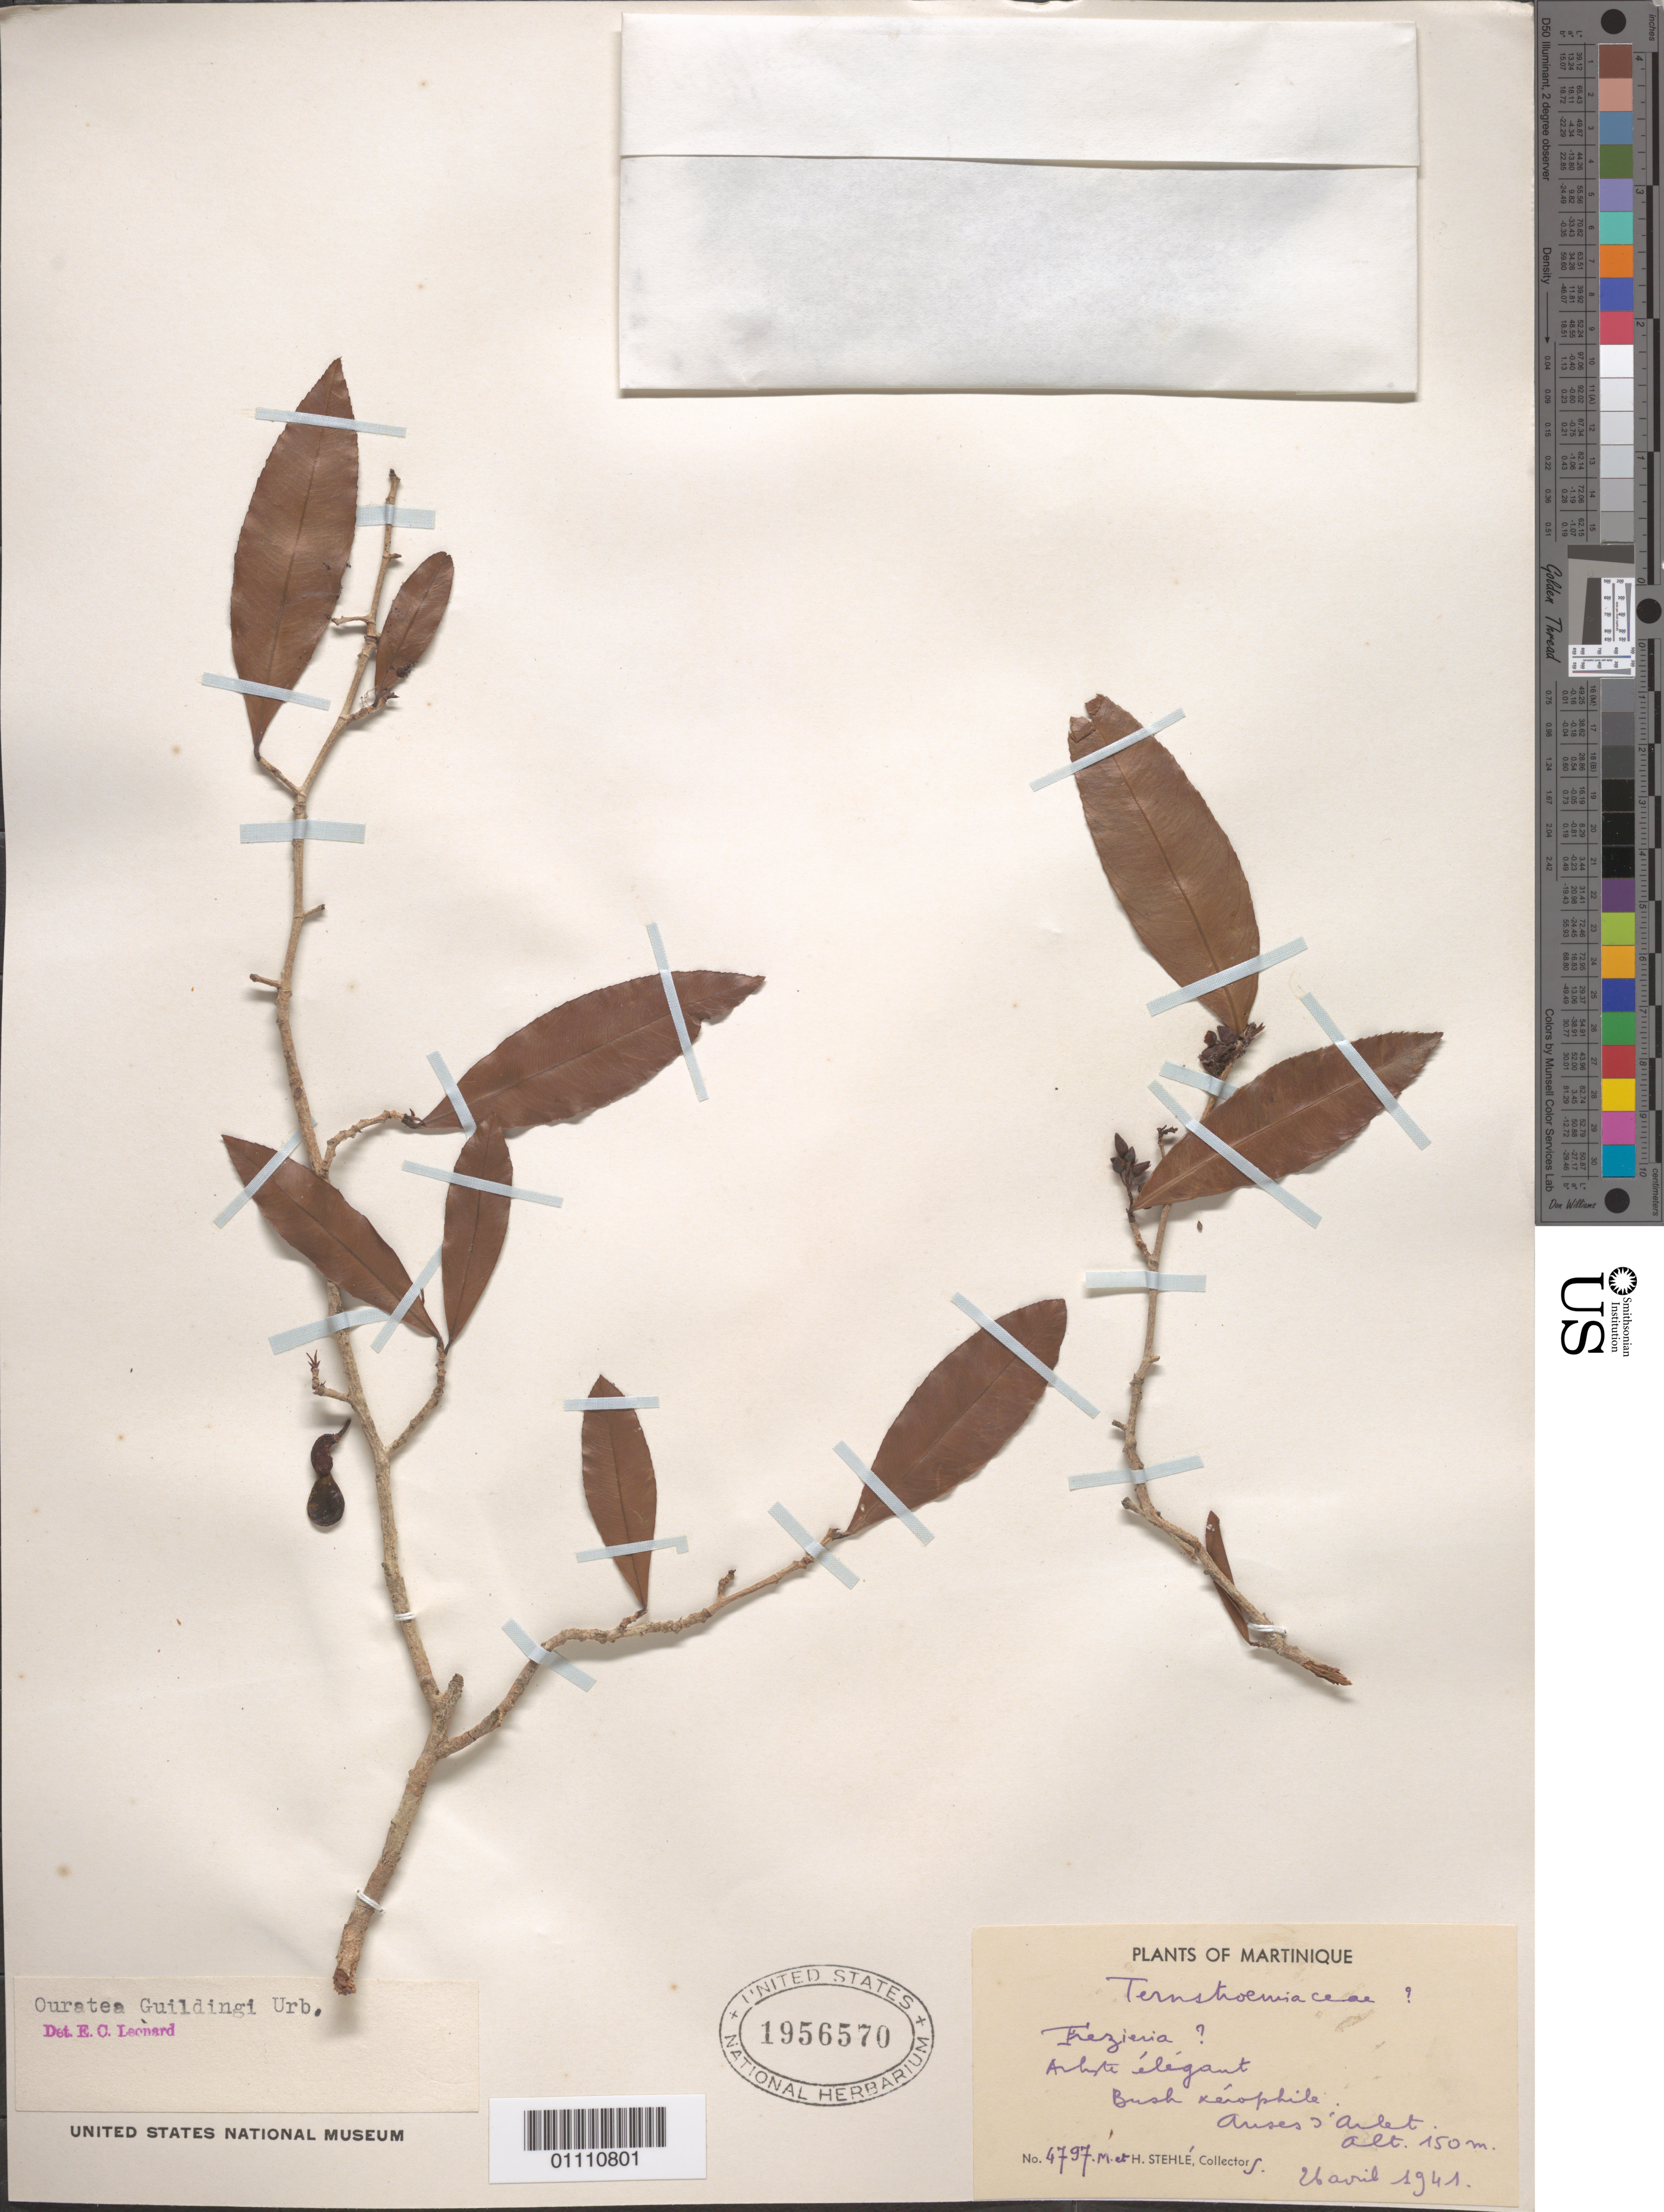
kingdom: Plantae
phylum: Tracheophyta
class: Magnoliopsida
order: Malpighiales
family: Ochnaceae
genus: Ouratea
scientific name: Ouratea guildingii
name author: (Planch.) Urb.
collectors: M. Stehlé & H. Stehlé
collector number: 4797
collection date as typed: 26 Apr 1941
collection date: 1941-04-26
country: Martinique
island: Martinique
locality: Anses d'Arlet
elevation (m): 150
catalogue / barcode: US 1956570